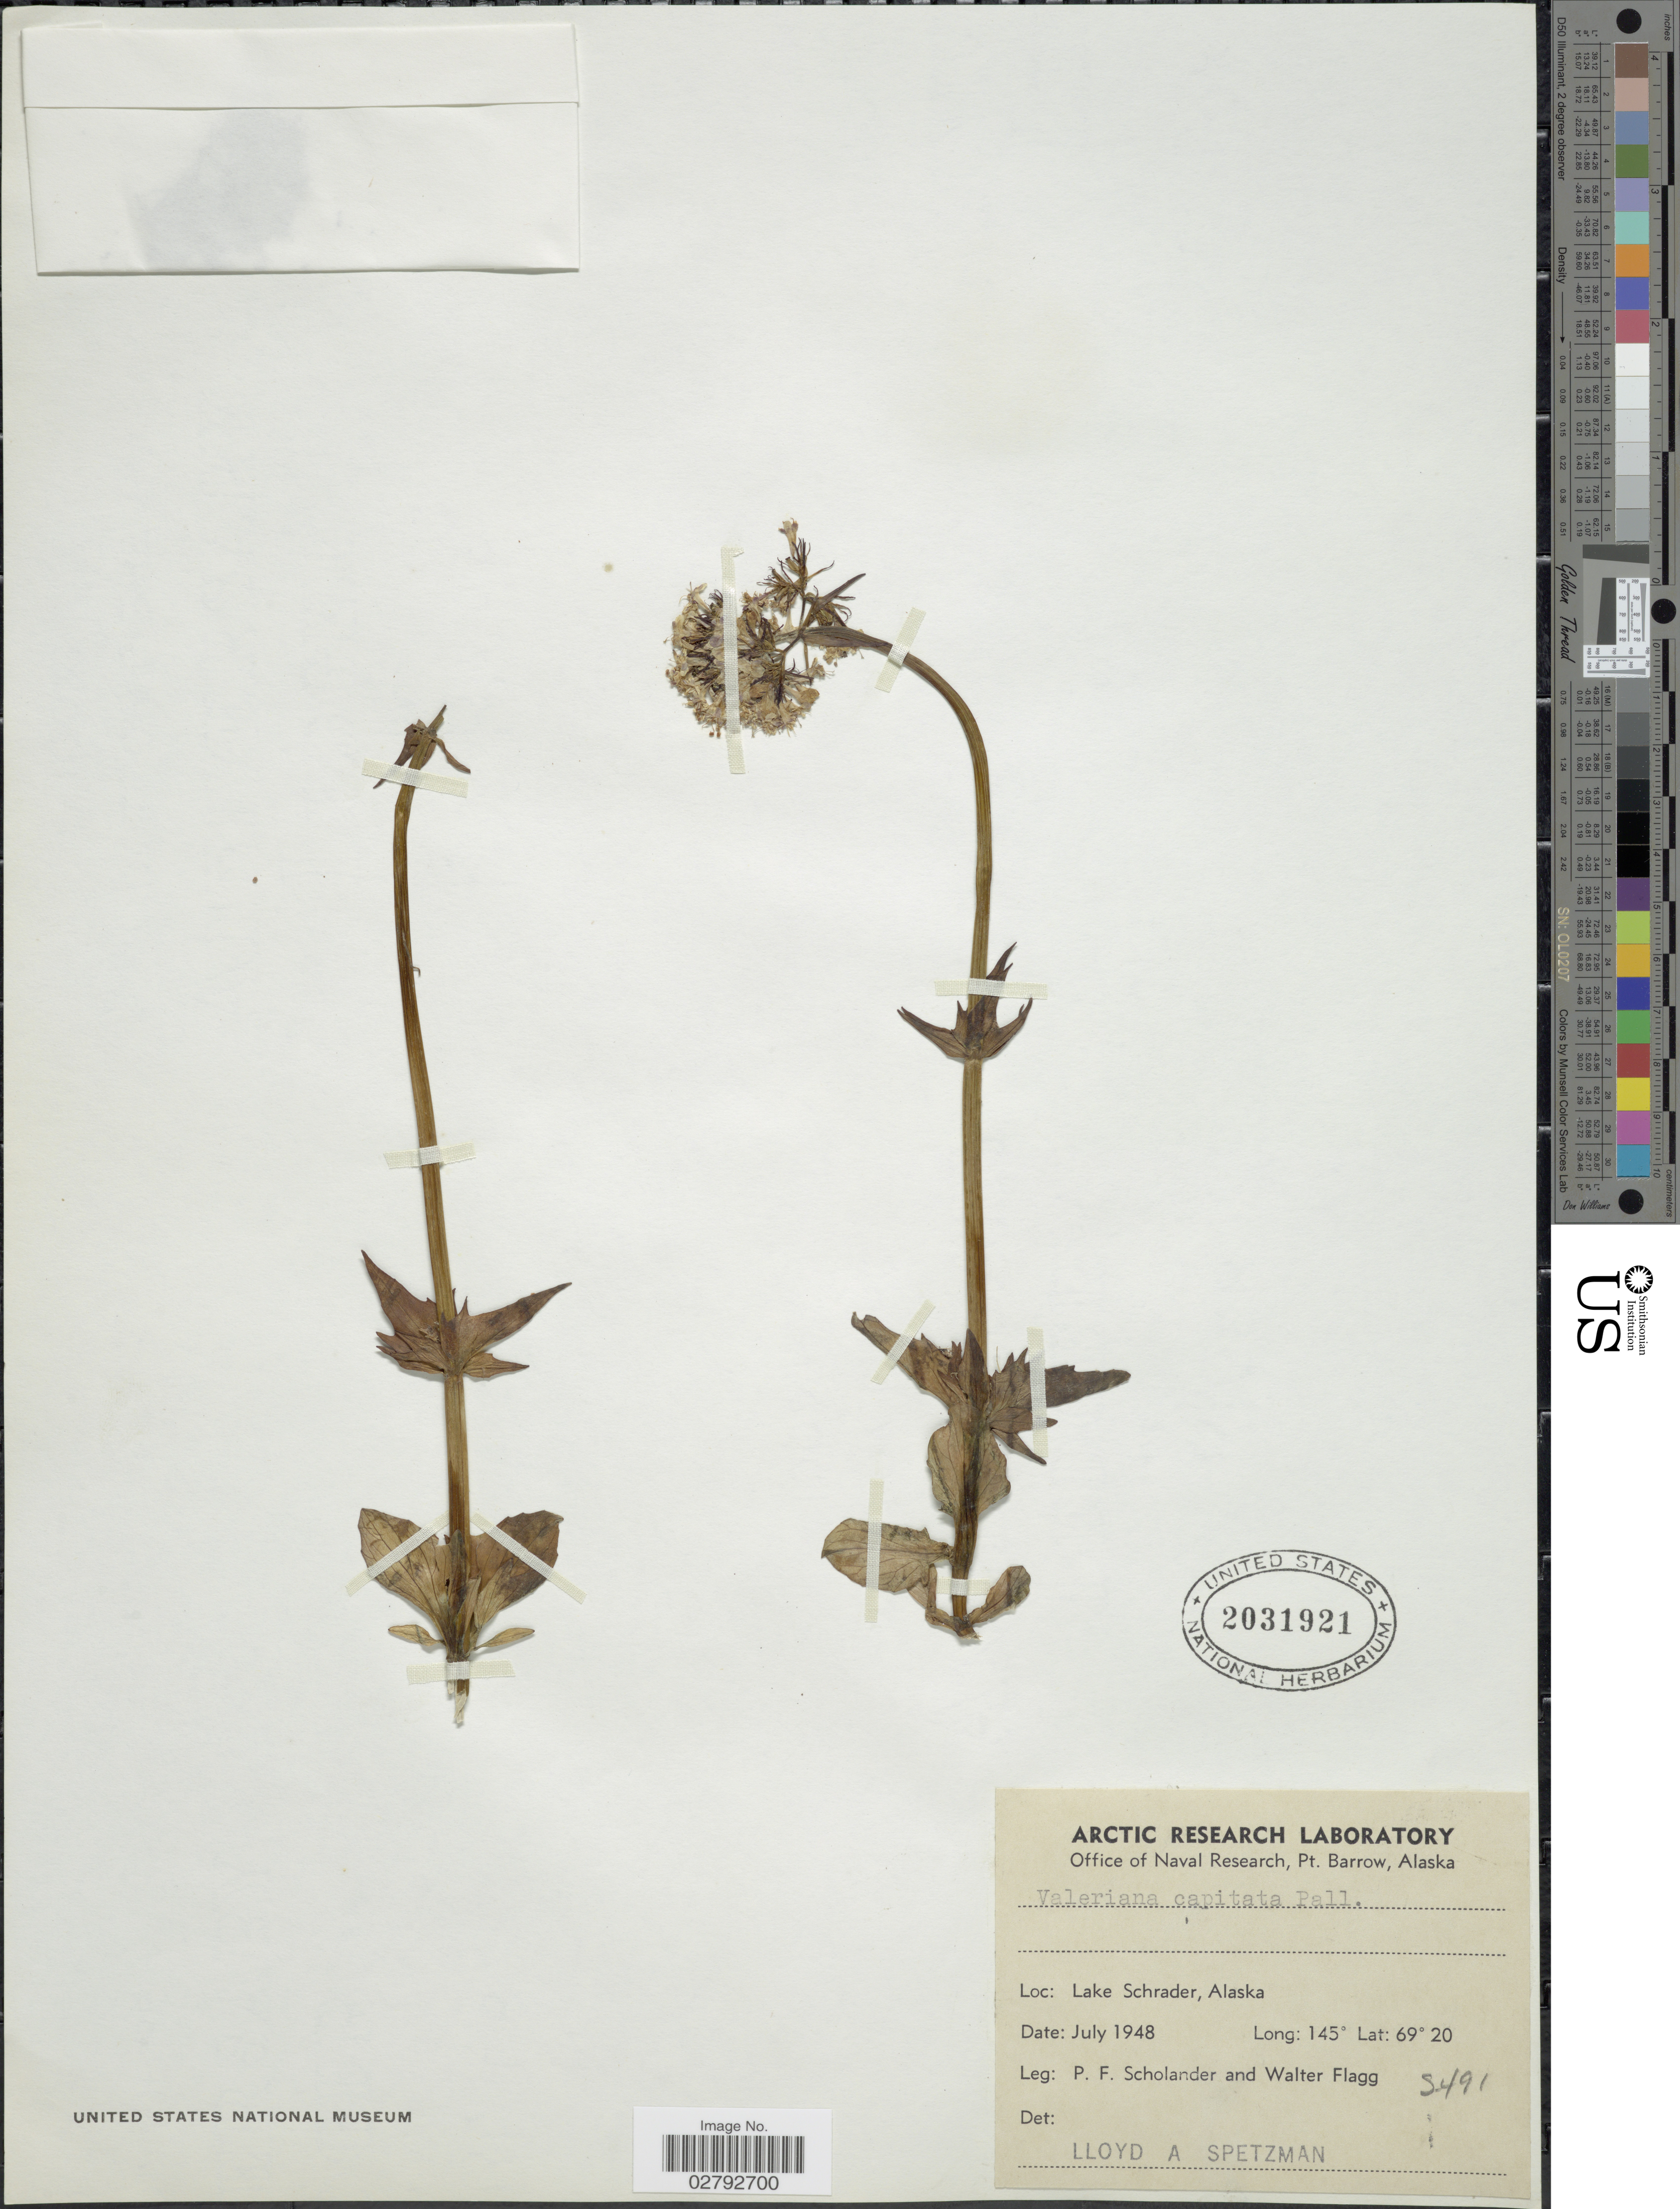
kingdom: Plantae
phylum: Tracheophyta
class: Magnoliopsida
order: Dipsacales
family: Caprifoliaceae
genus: Valeriana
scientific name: Valeriana capitata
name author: Link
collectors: P. Scholander & W. Flagg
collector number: S491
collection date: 1948-07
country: United States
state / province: Alaska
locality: Lake Schrader.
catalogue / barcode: US 2031921